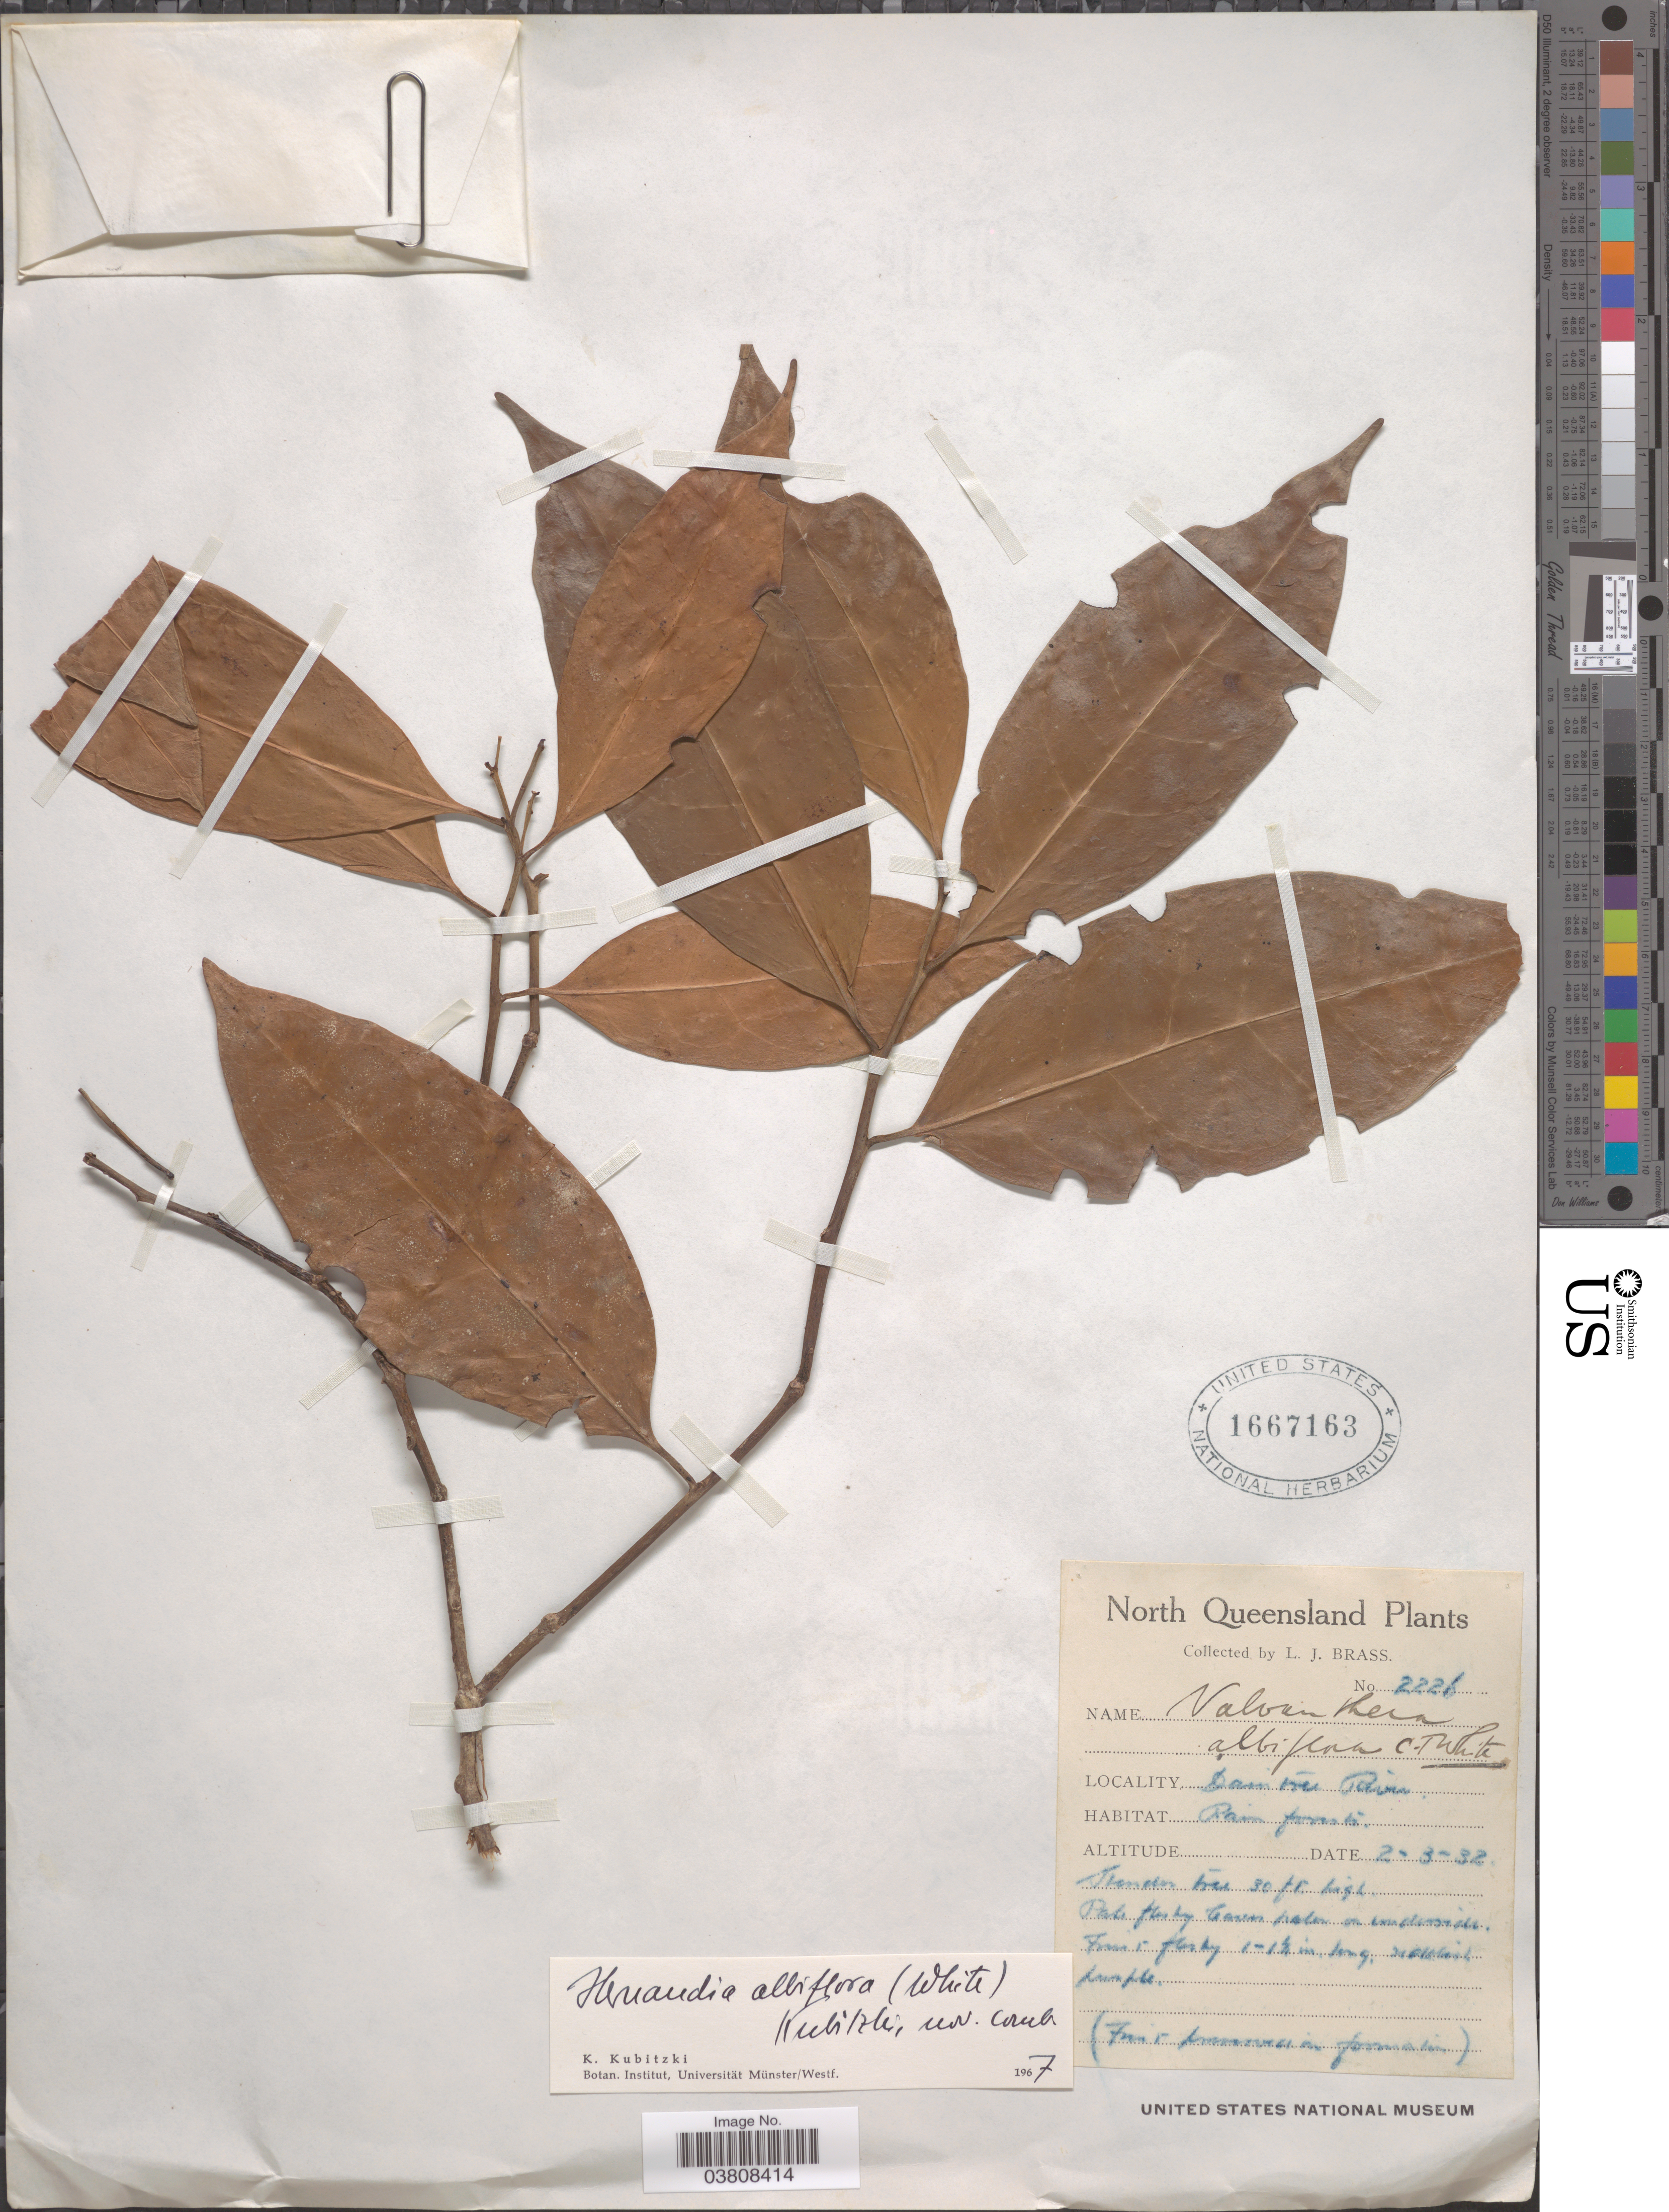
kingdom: Plantae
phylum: Tracheophyta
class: Magnoliopsida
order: Laurales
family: Hernandiaceae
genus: Hernandia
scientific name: Hernandia albiflora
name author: (C.T. White) Kubitzki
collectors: L. J. Brass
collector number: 2226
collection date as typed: Transcribed d/m/y: 2/3/32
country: Australia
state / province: Queensland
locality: North Queensland. Daintree River. Rain forest.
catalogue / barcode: US 1667163